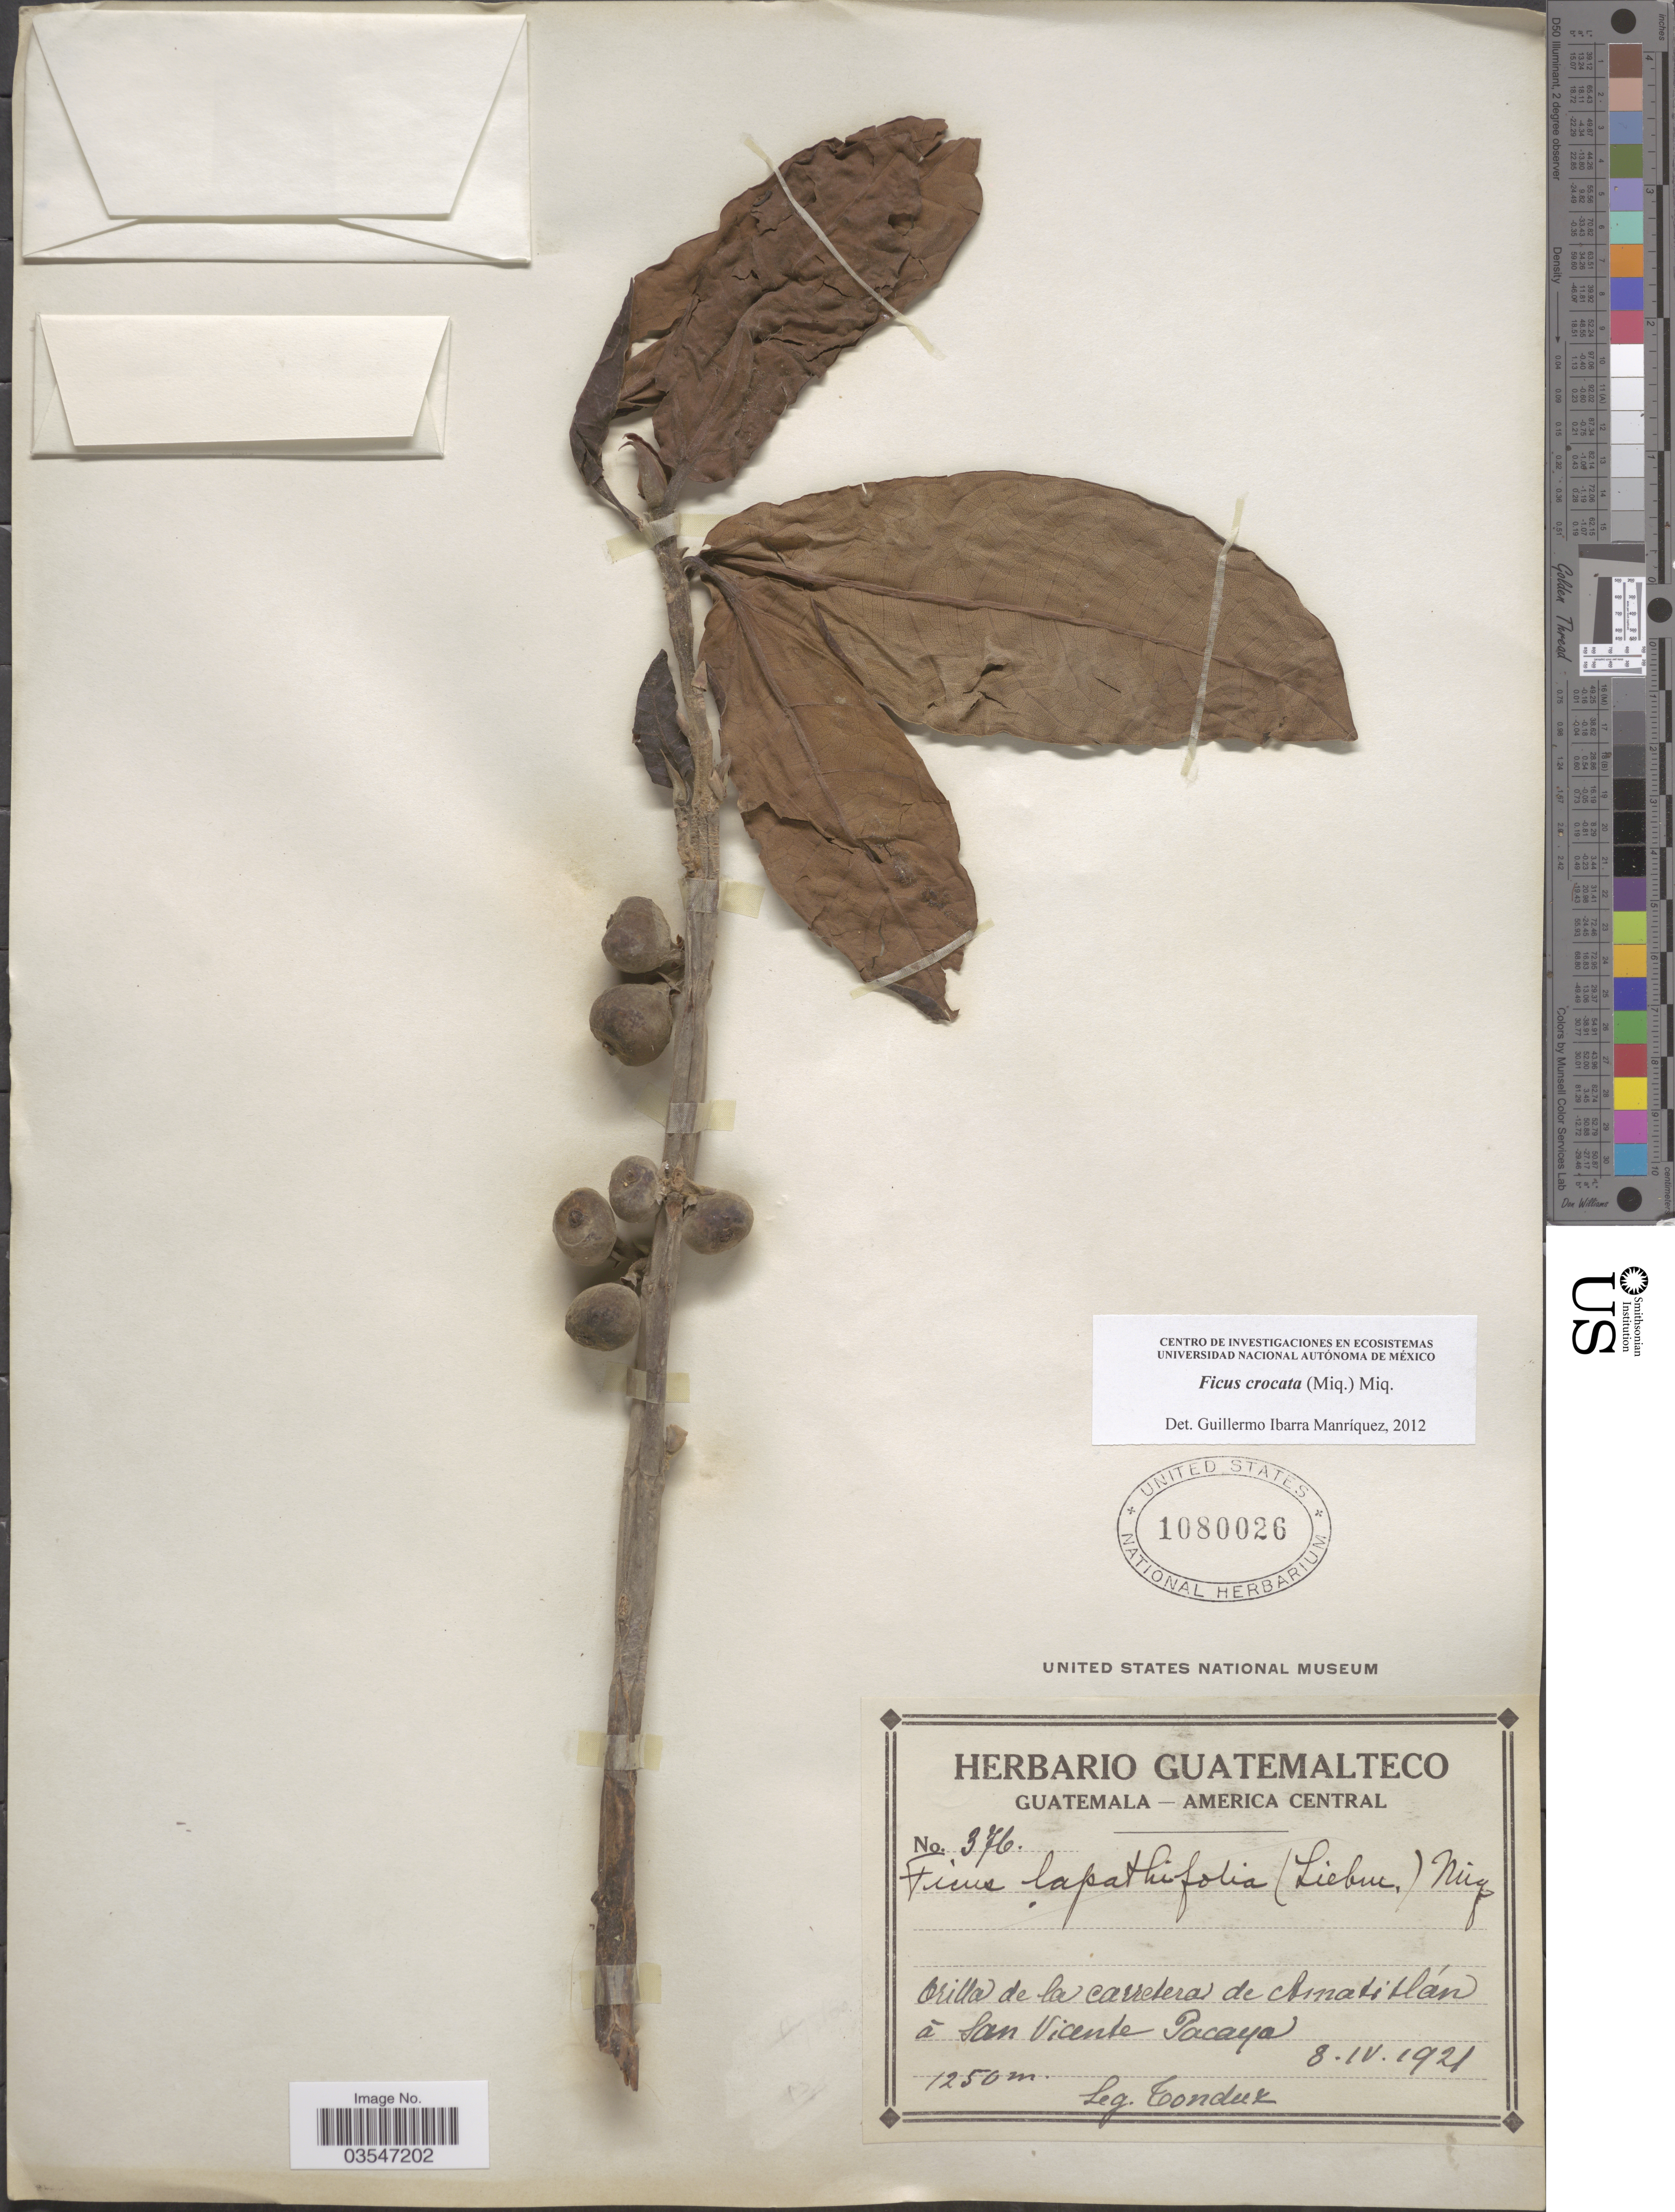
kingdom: Plantae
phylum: Tracheophyta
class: Magnoliopsida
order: Rosales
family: Moraceae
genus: Ficus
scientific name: Ficus crocata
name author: (Miq.) Miq.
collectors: Tonduz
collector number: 376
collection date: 1921-04-08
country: Guatemala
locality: Orilla de la carretera de Amatitlán á San Vicente Pacaya.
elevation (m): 1250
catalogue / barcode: US 1080026